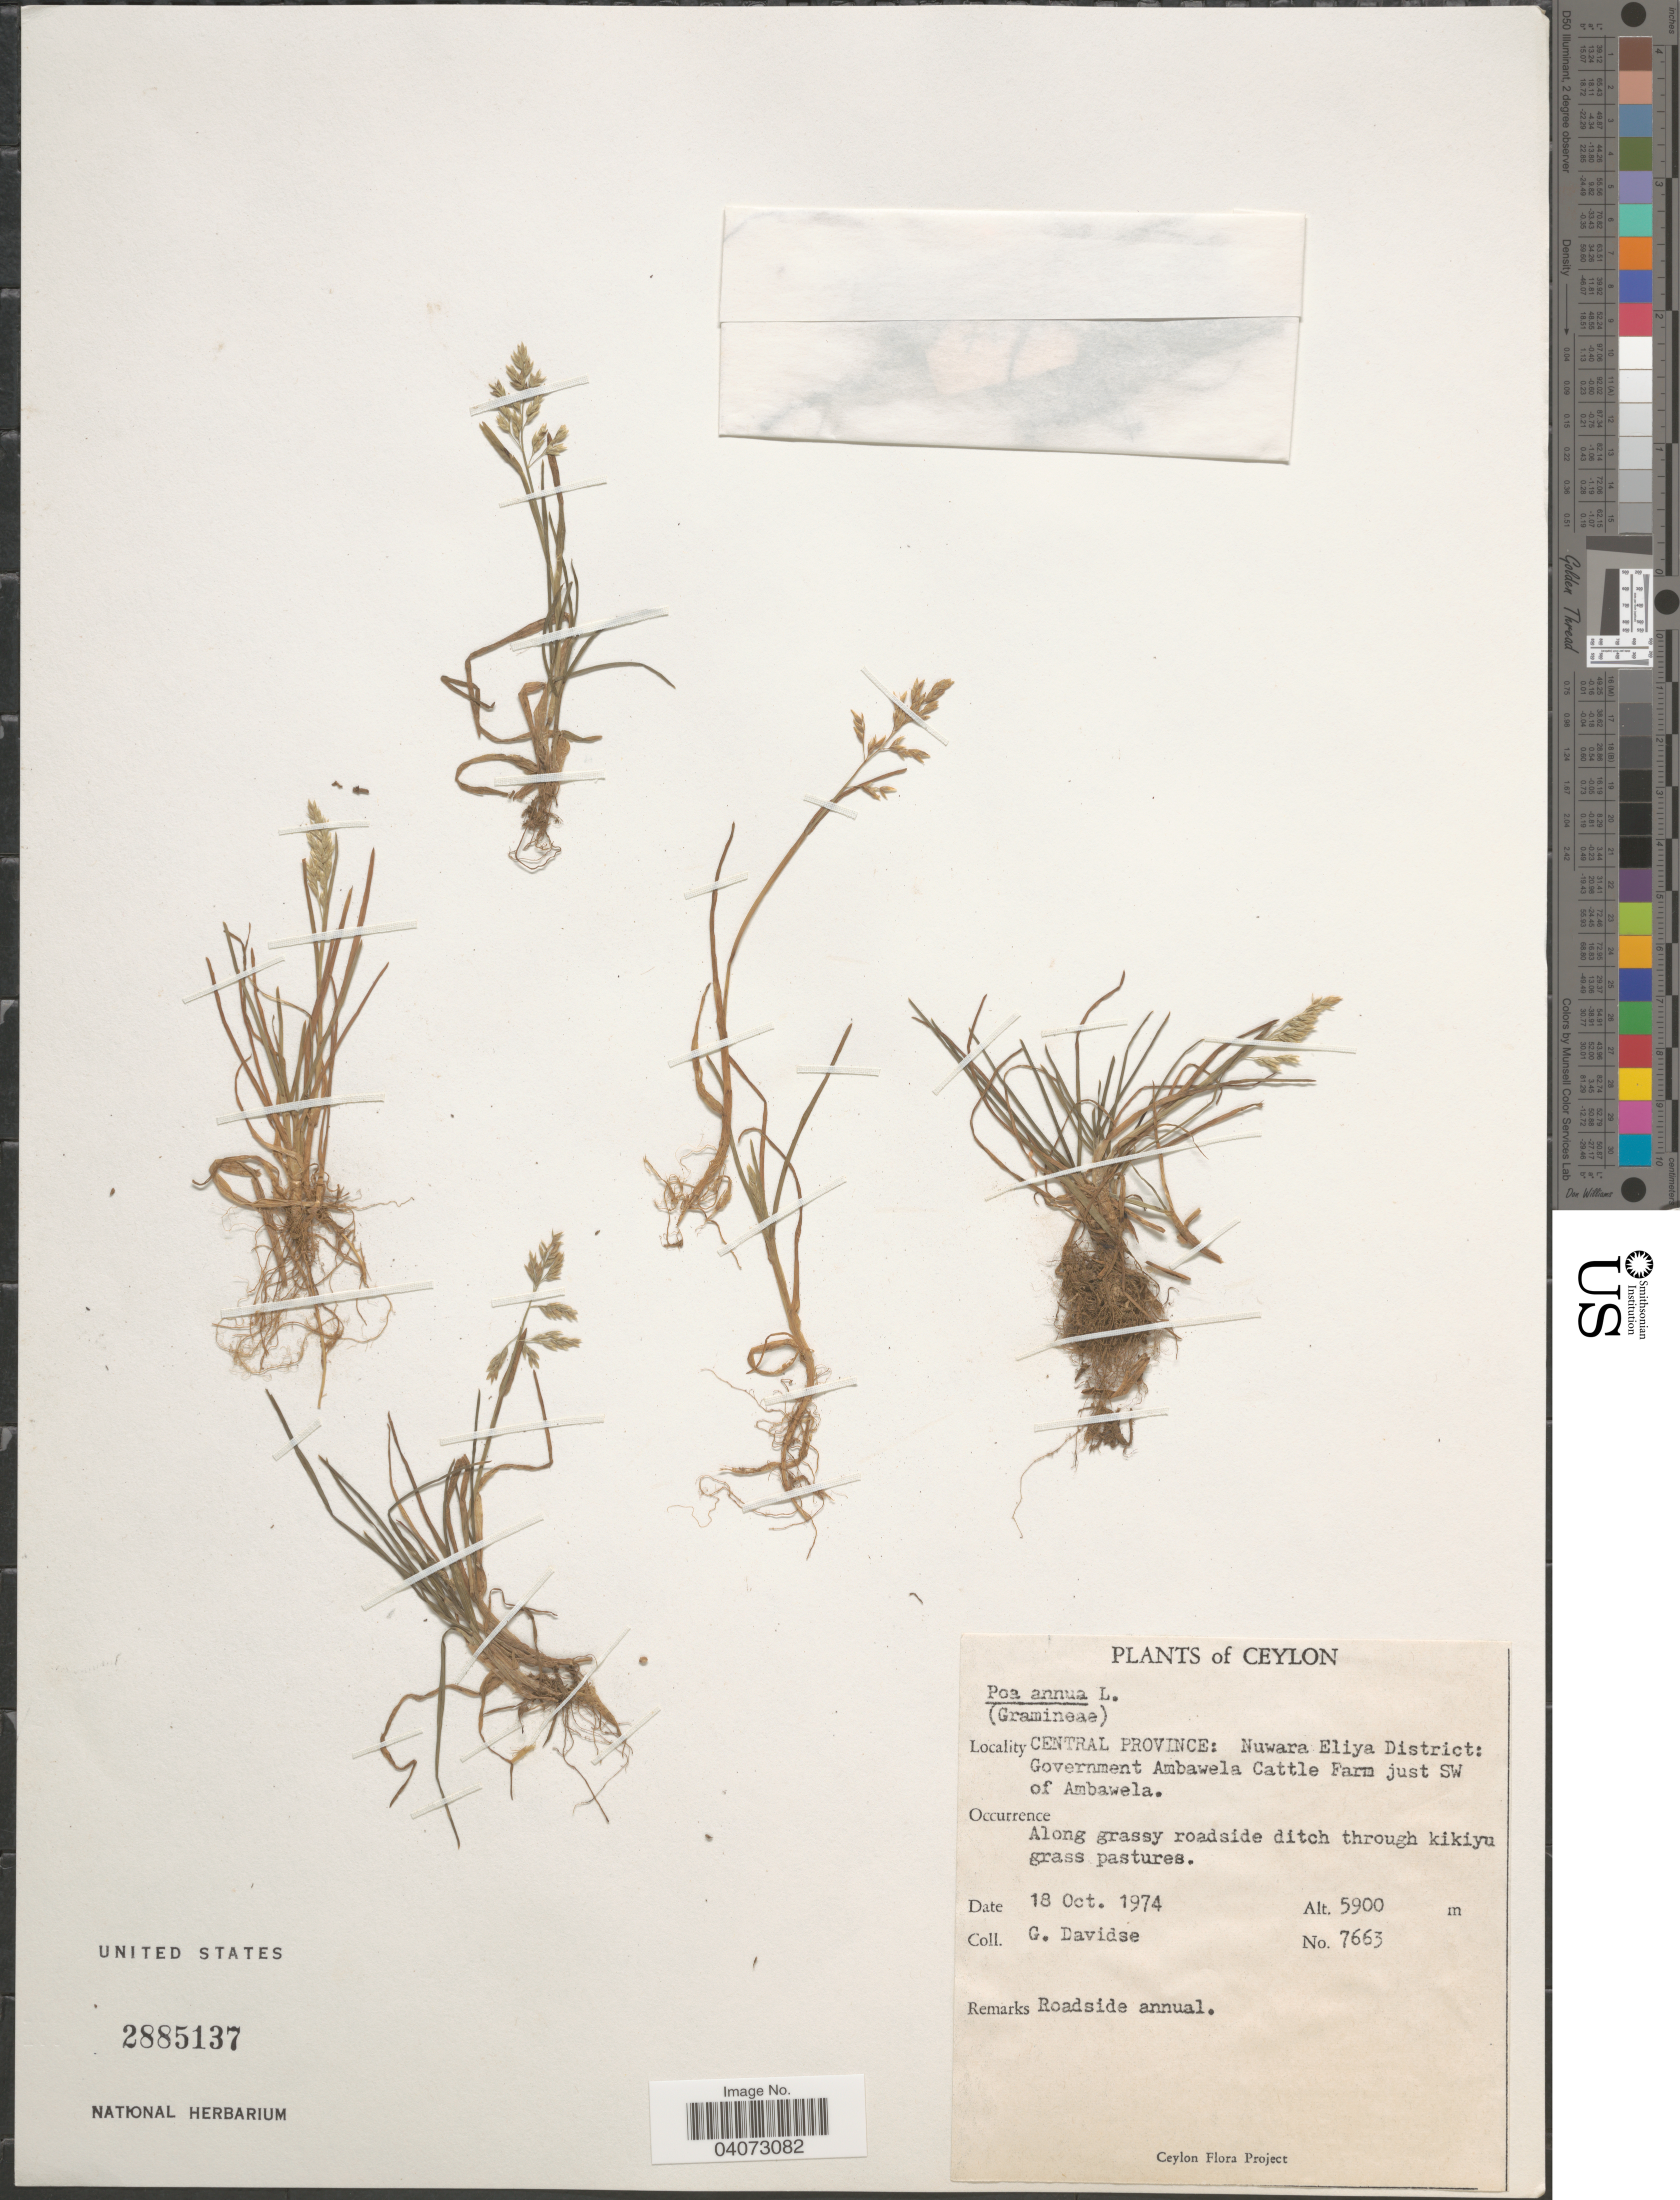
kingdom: Plantae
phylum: Tracheophyta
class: Liliopsida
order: Poales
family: Poaceae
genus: Poa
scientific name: Poa annua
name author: L.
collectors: G. Davidse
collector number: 7663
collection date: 1974-10-18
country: Sri Lanka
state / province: Central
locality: Ceylon. Central Province: Nuwara Eliya District: Government Ambawela Cattle Farm just SW of Ambawela. Along grassy roadside ditch through kikiyu grass pastures.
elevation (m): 5900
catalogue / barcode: US 2885137